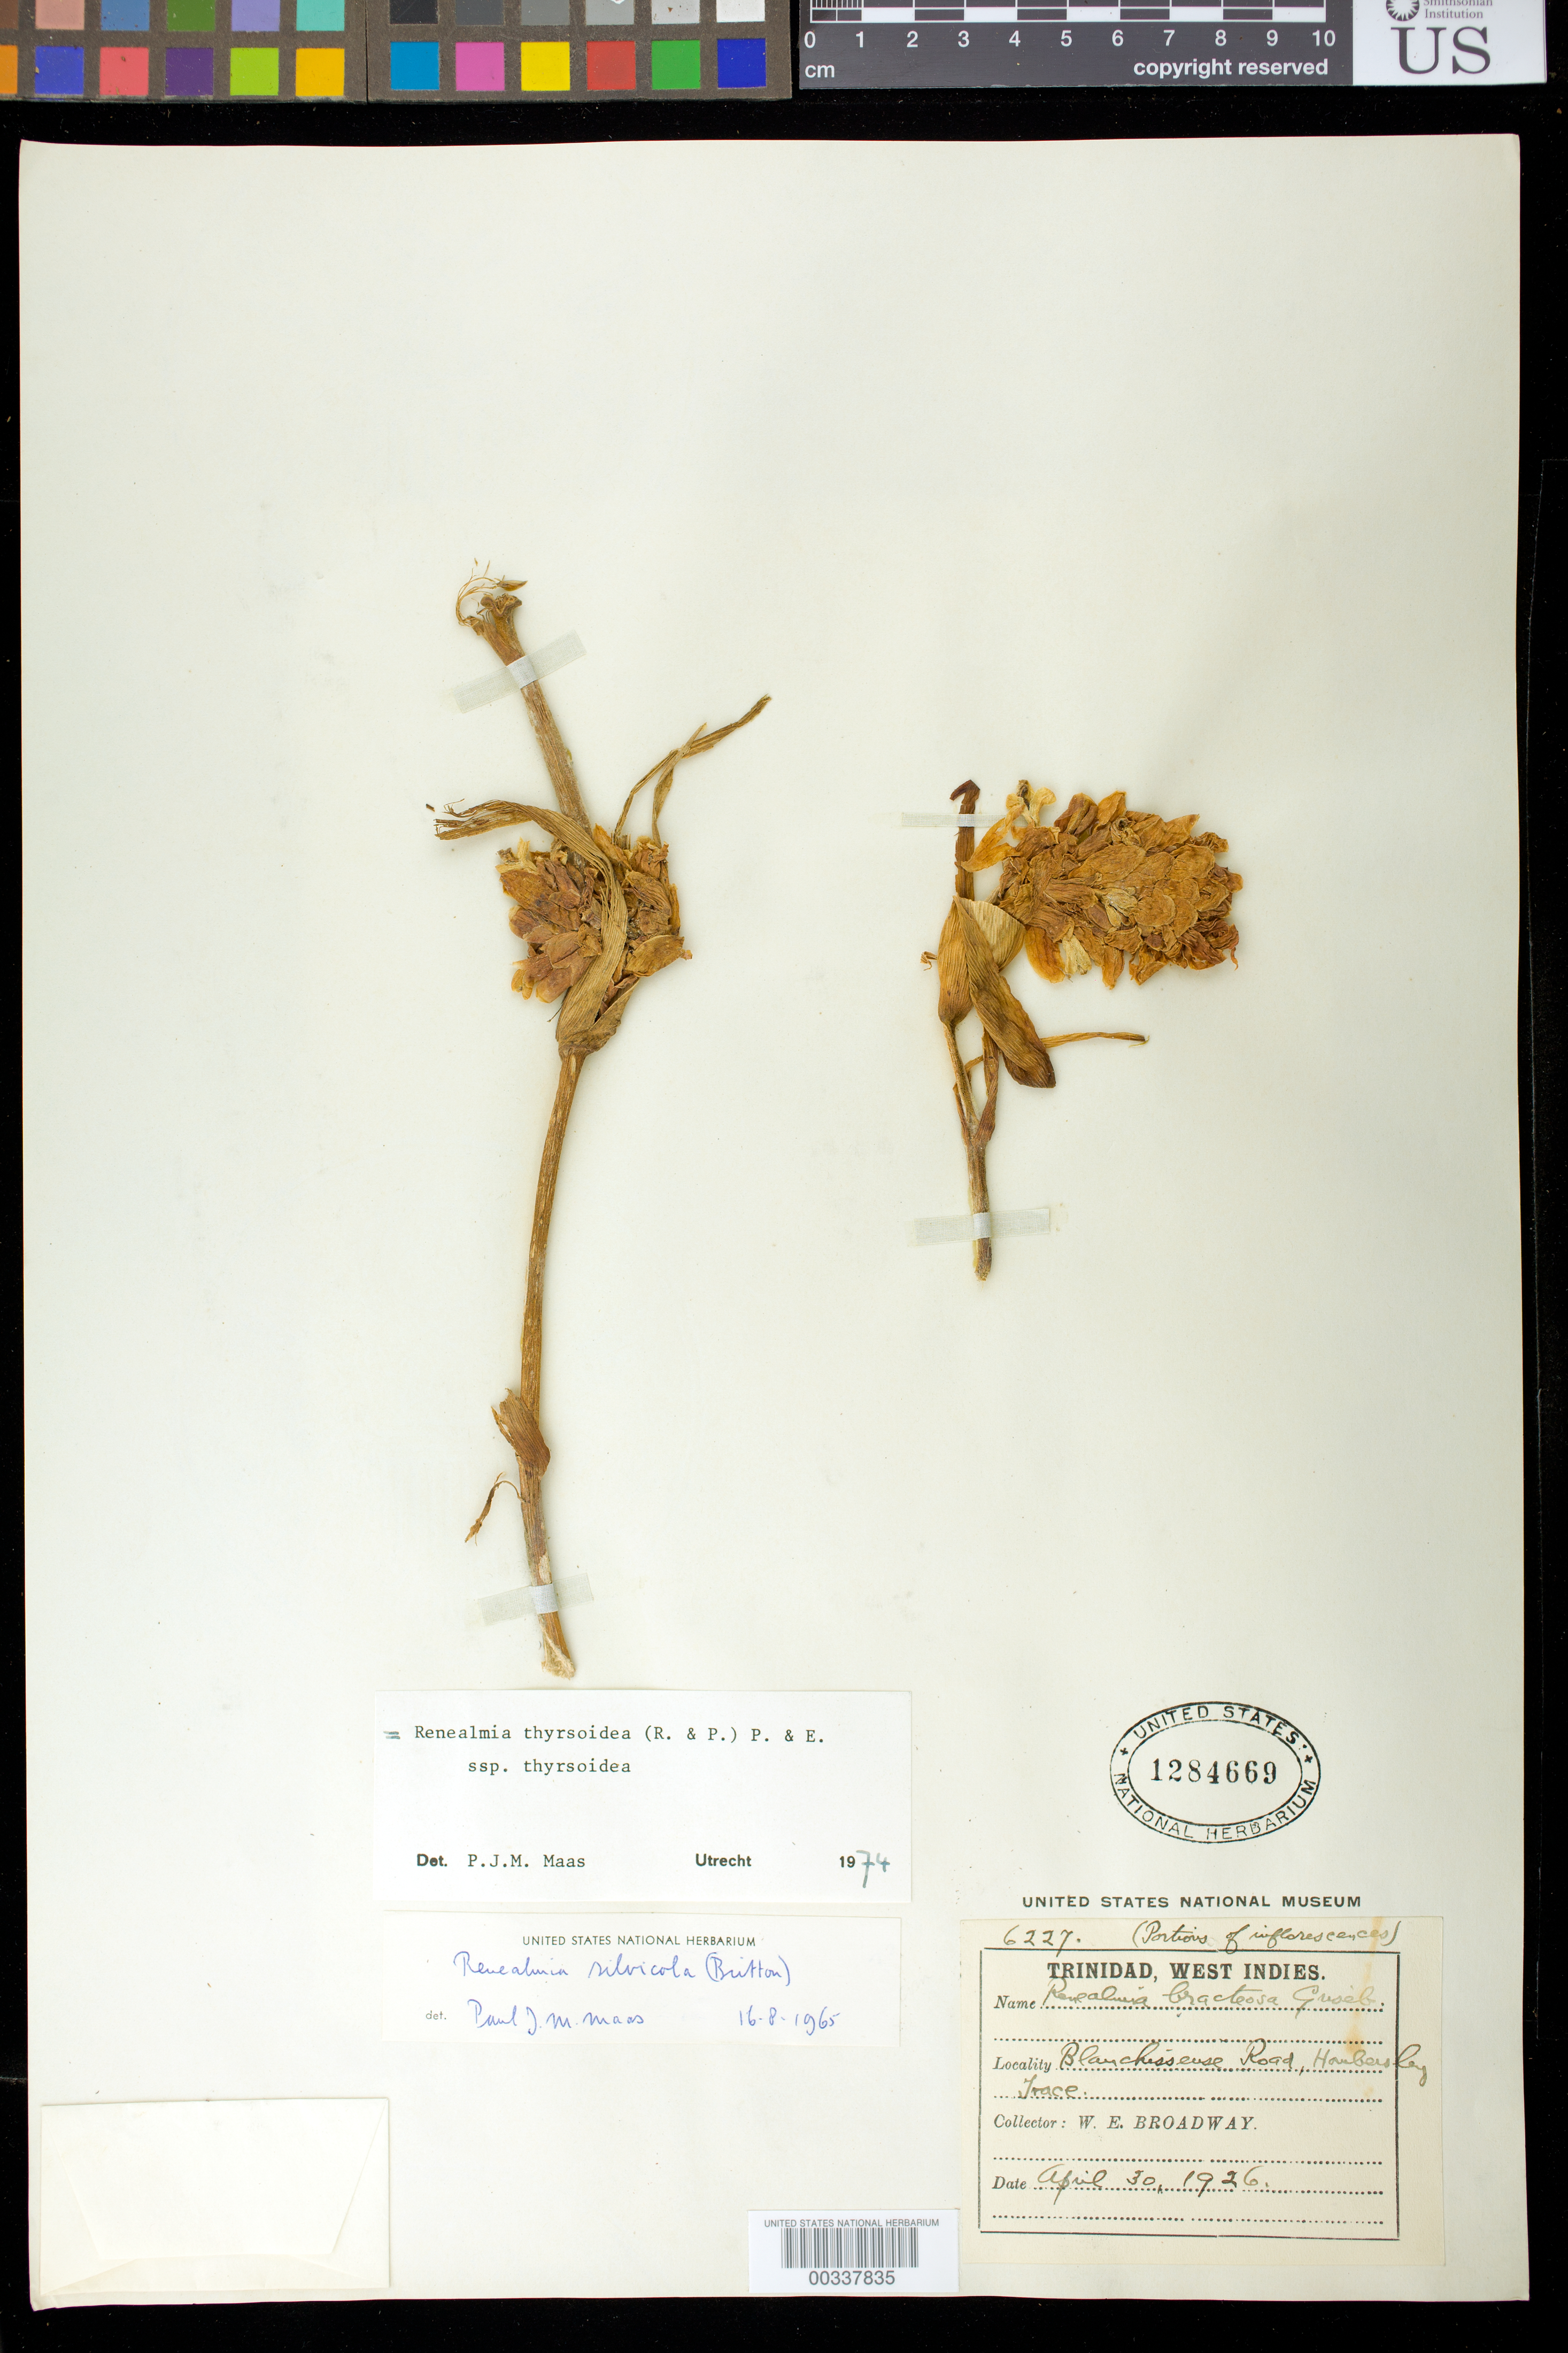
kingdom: Plantae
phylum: Tracheophyta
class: Liliopsida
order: Zingiberales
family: Zingiberaceae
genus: Renealmia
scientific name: Renealmia thyrsoidea subsp. thyrsoidea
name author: (Ruiz & Pav.) Poepp. & Endl.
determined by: Maas, Paul J. M.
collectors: W. E. Broadway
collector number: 6227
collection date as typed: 30 Apr 1926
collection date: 1926-04-30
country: Trinidad and Tobago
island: Trinidad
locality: Blanchisseuse road, hambersley trace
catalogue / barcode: US 1284669